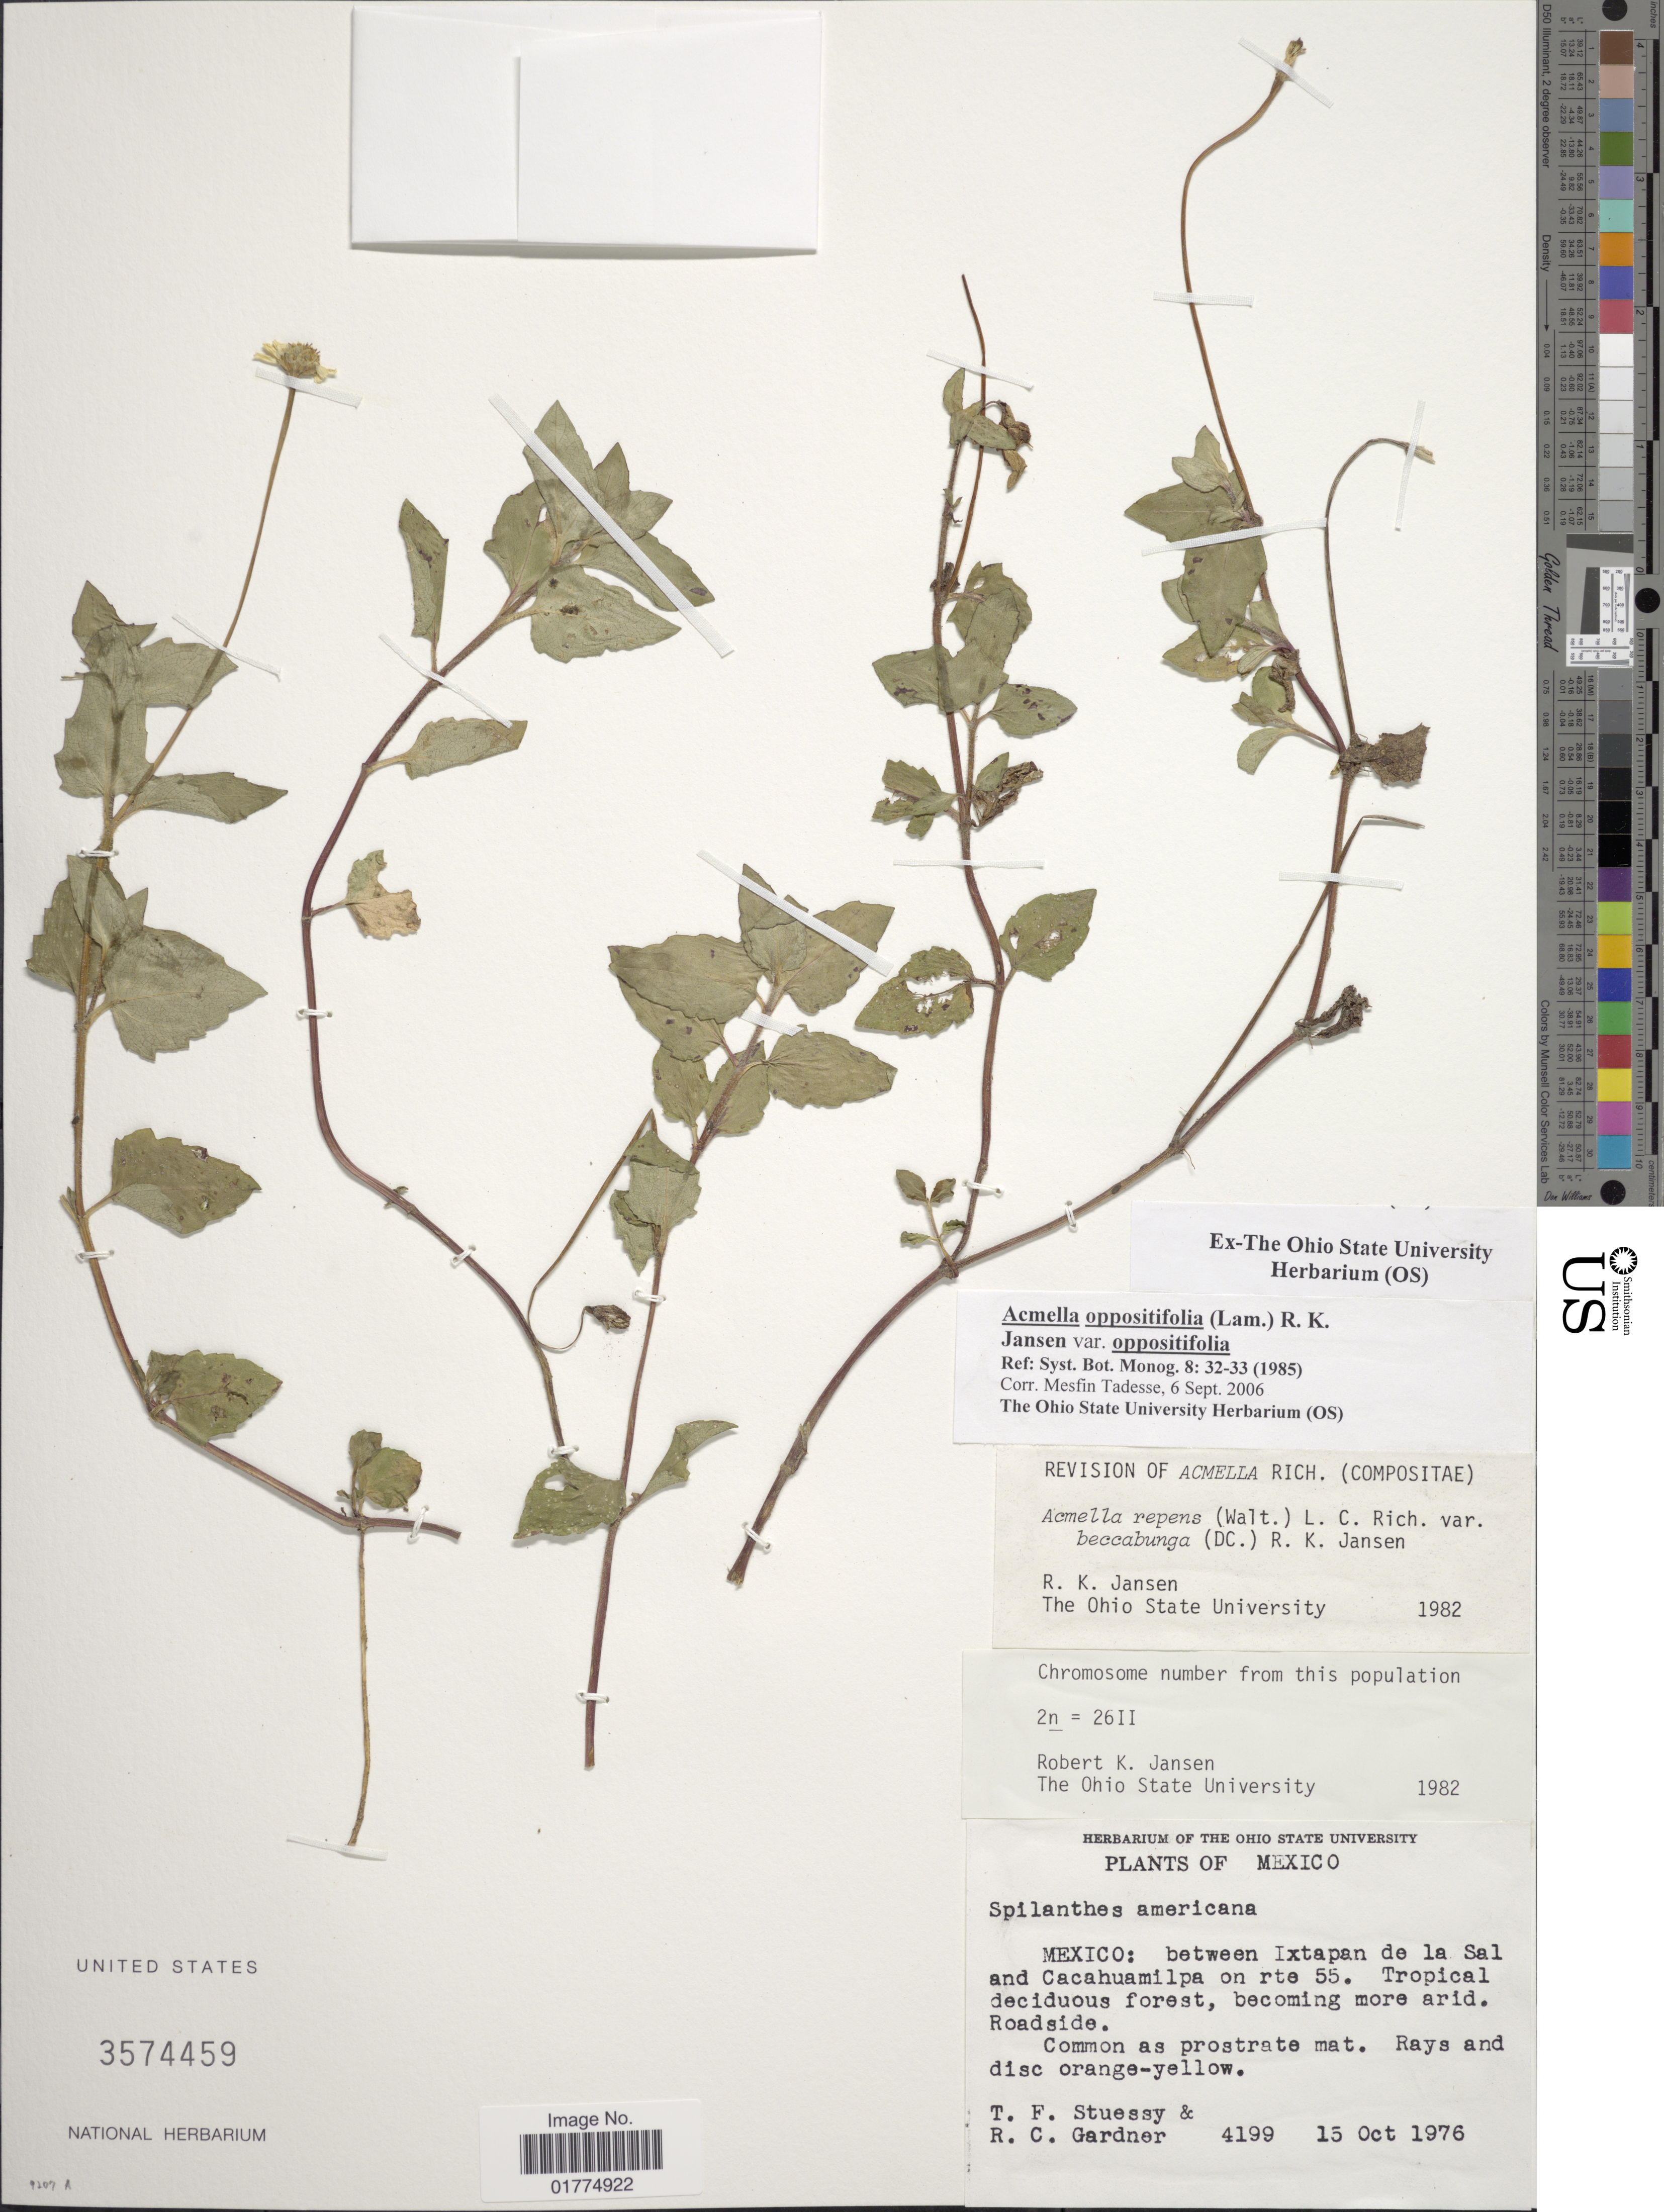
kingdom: Plantae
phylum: Tracheophyta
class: Magnoliopsida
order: Asterales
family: Asteraceae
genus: Acmella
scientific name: Acmella repens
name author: (Walter) Rich.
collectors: T. Stuessy & R. C. Gardner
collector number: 4199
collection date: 1976-10-15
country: Mexico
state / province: México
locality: Mexico: between Ixtapan de la Sal and Cacahuamilpa on rte 55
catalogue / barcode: US 3574459